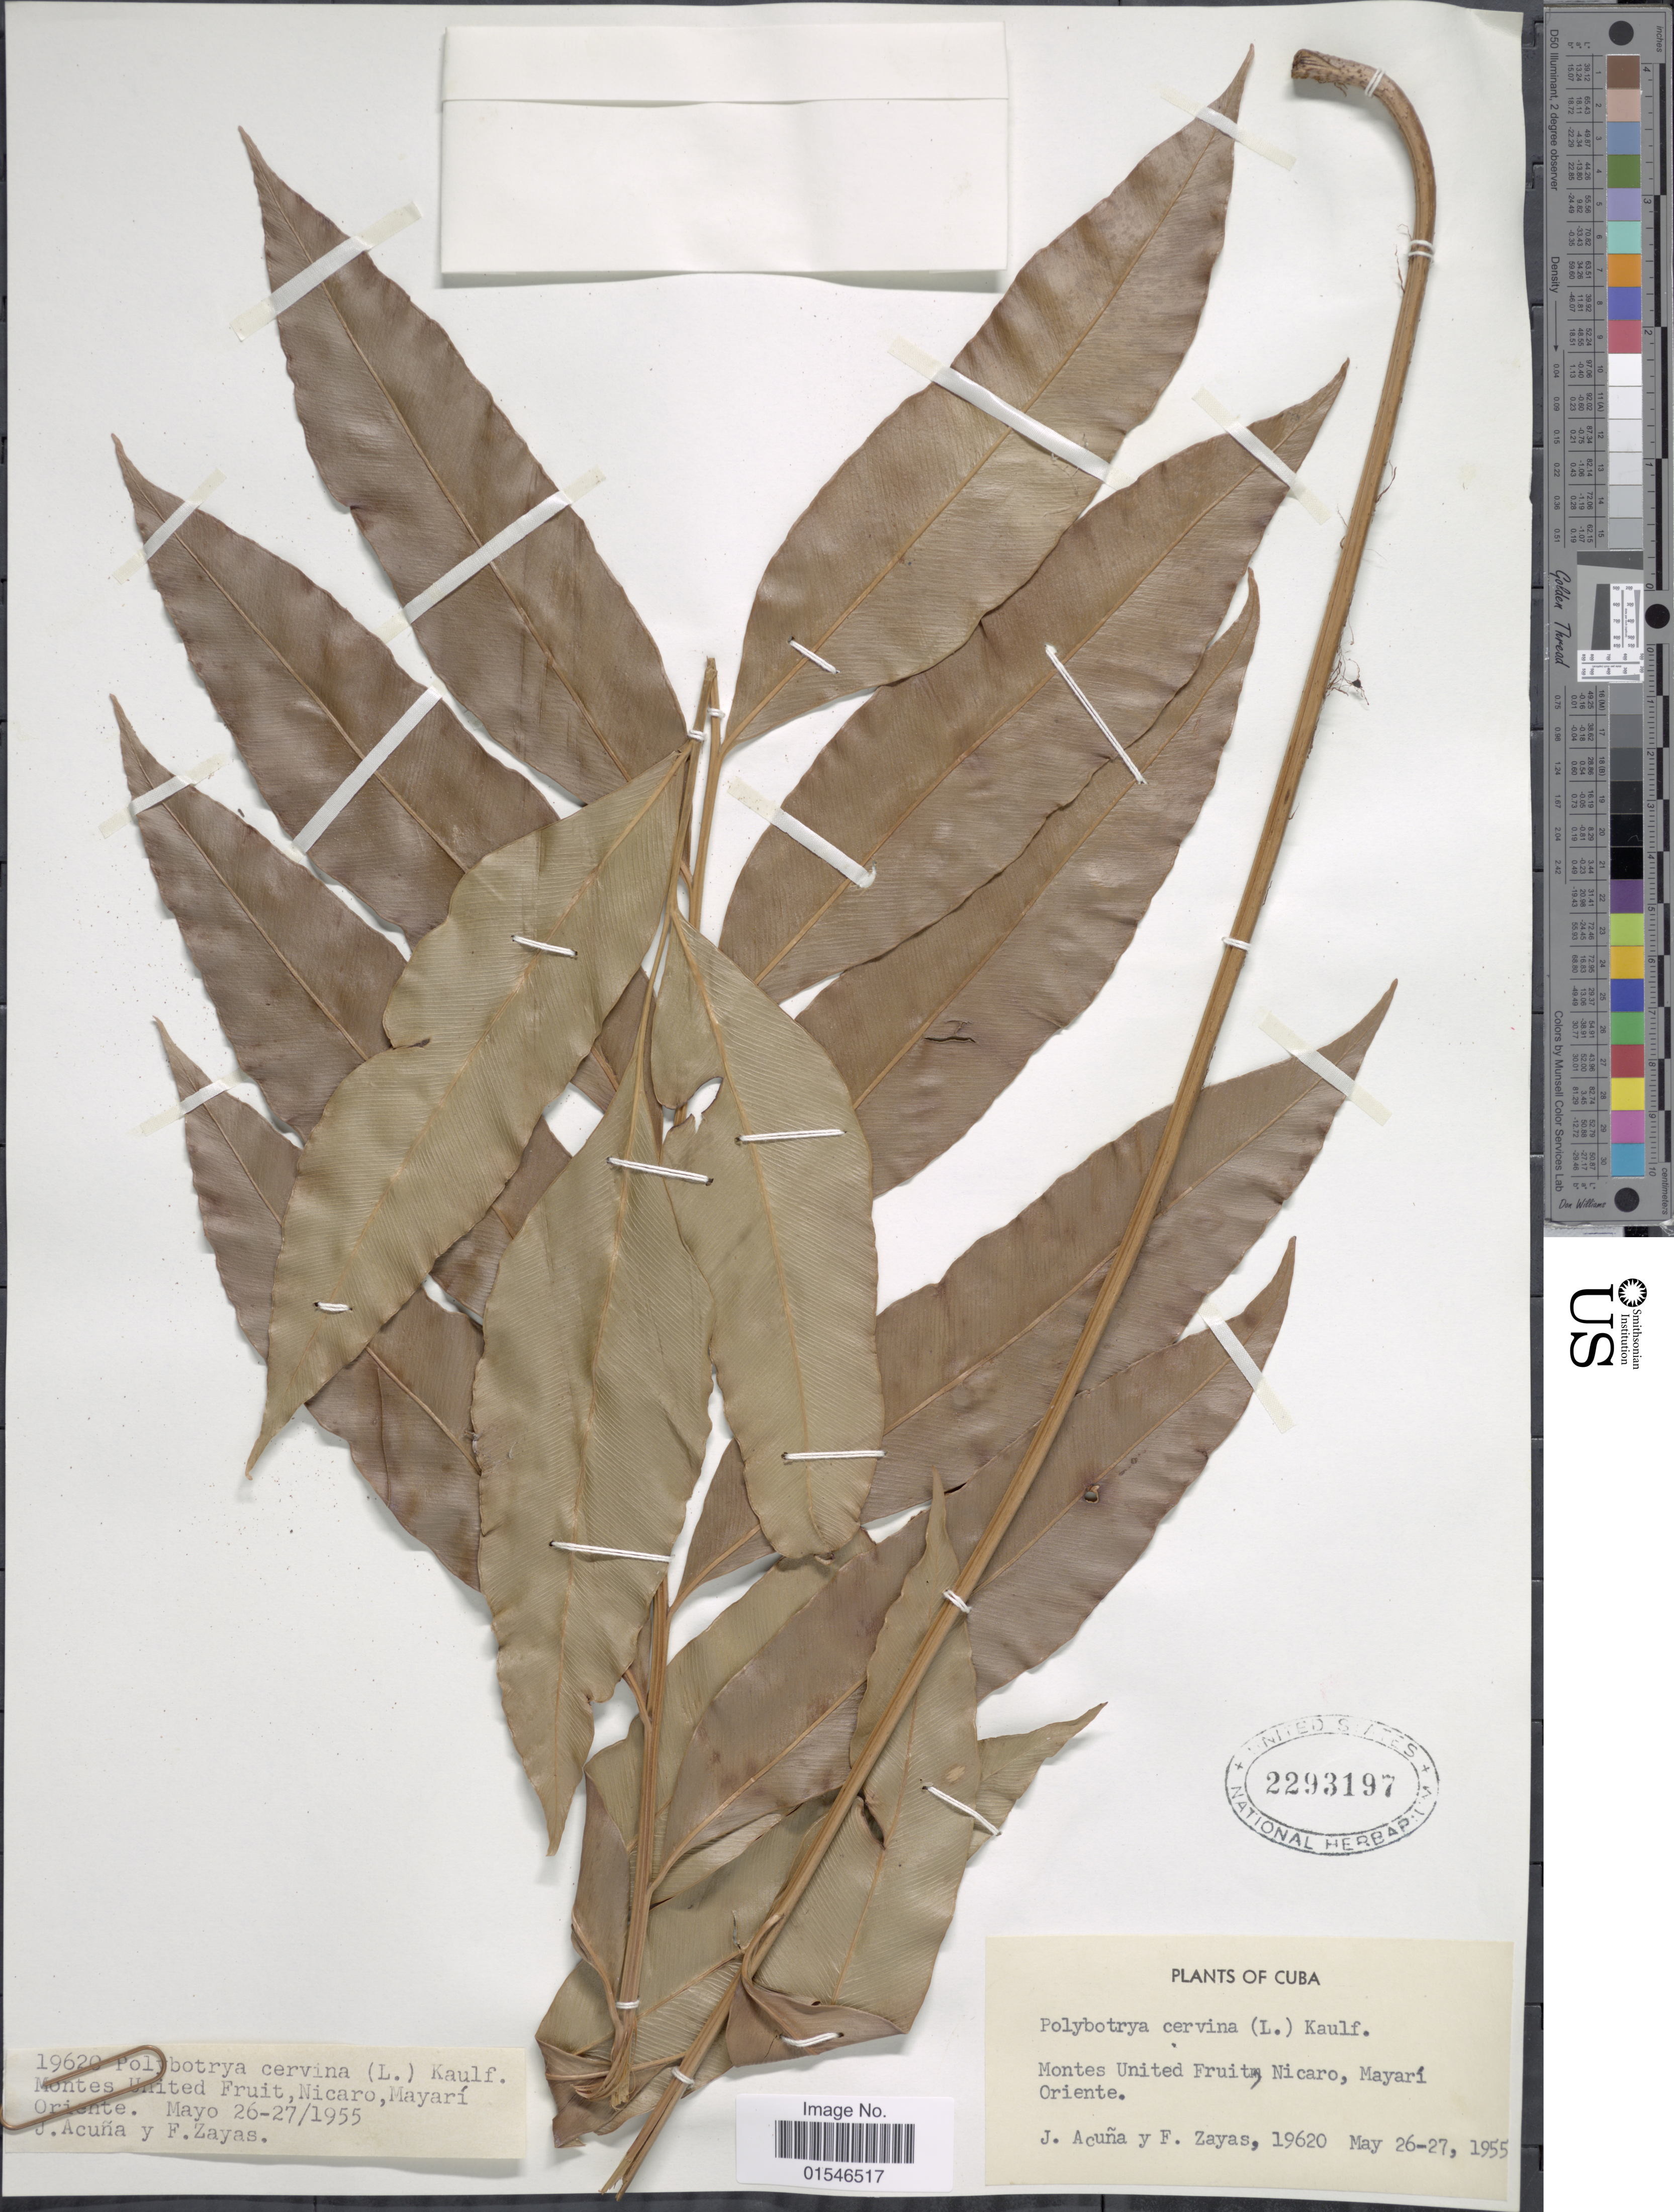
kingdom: Plantae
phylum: Tracheophyta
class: Polypodiopsida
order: Polypodiales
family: Dryopteridaceae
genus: Olfersia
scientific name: Olfersia cervina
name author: (L.) Kunze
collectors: J. Acuña & F. Zayas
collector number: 19620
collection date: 1955-05-26/1955-05-27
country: Cuba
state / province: Oriente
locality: Montes United Fruit, Nicaro, Mayari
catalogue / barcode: US 2293197